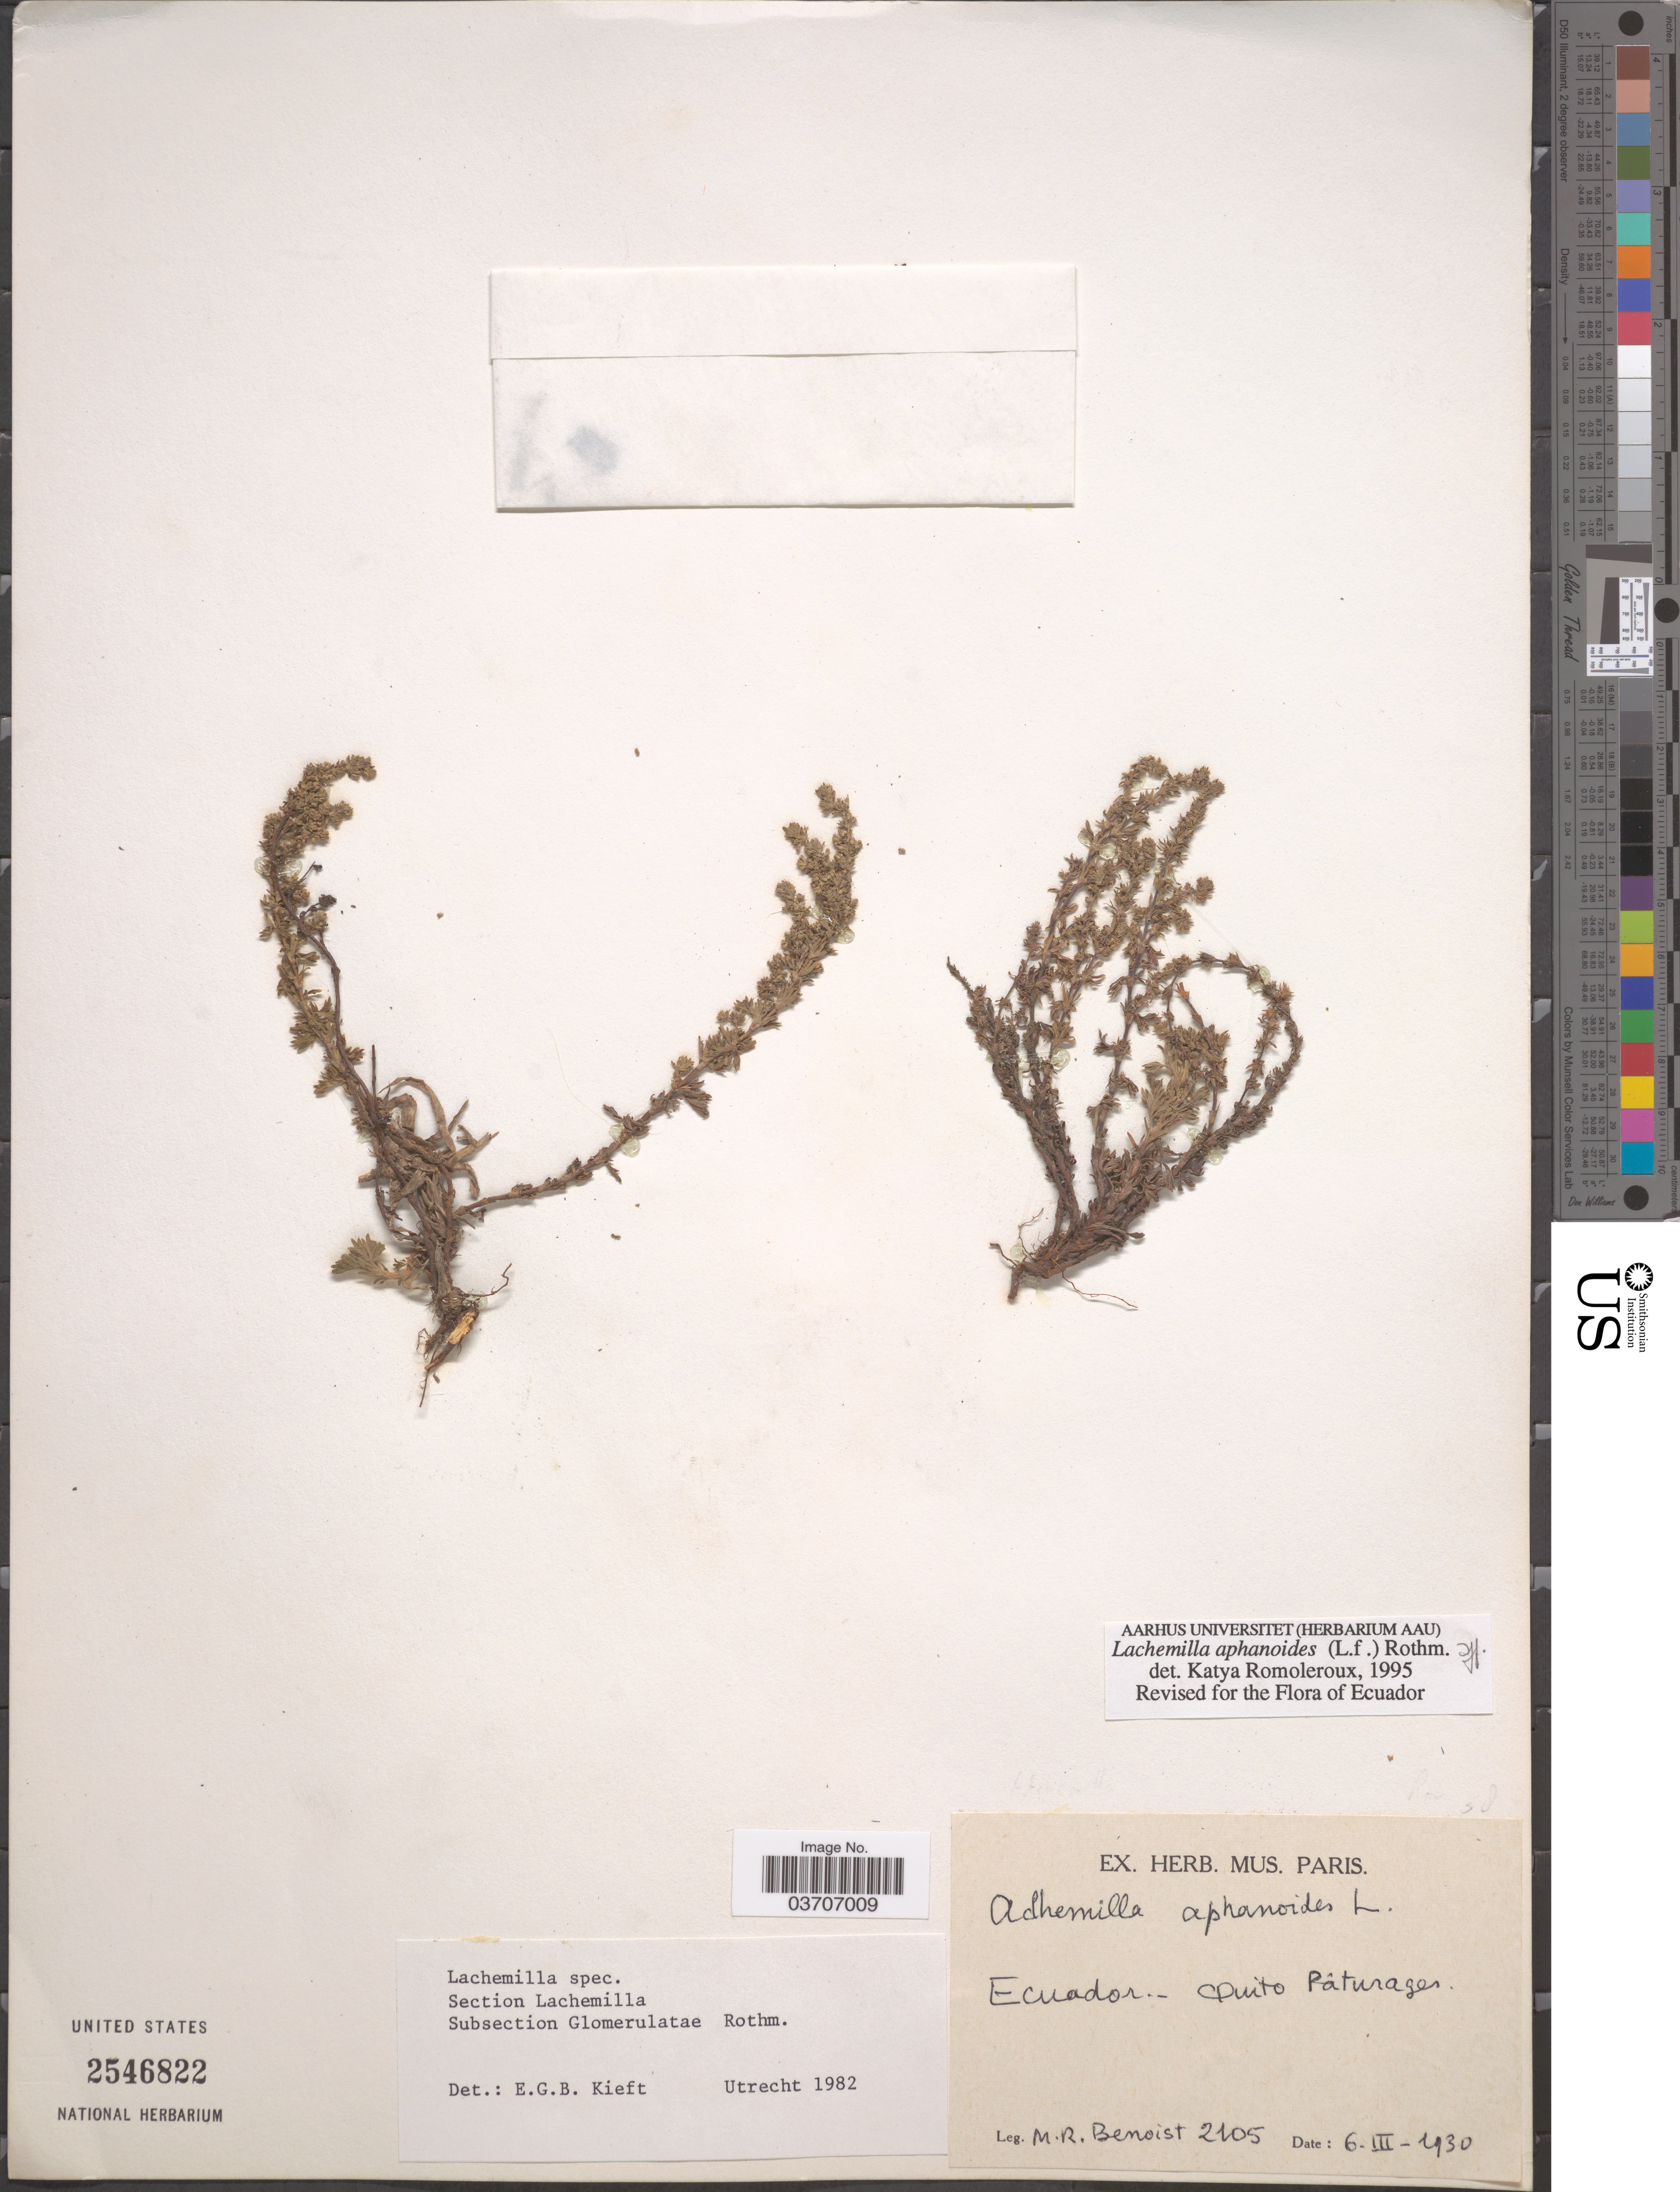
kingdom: Plantae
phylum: Tracheophyta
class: Magnoliopsida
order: Rosales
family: Rosaceae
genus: Lachemilla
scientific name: Lachemilla aphanoides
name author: (Mutis ex L. f.) Rothm.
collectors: M. Benoist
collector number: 2105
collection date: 1930-03-06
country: Ecuador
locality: Quito Páturages.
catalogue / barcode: US 2546822